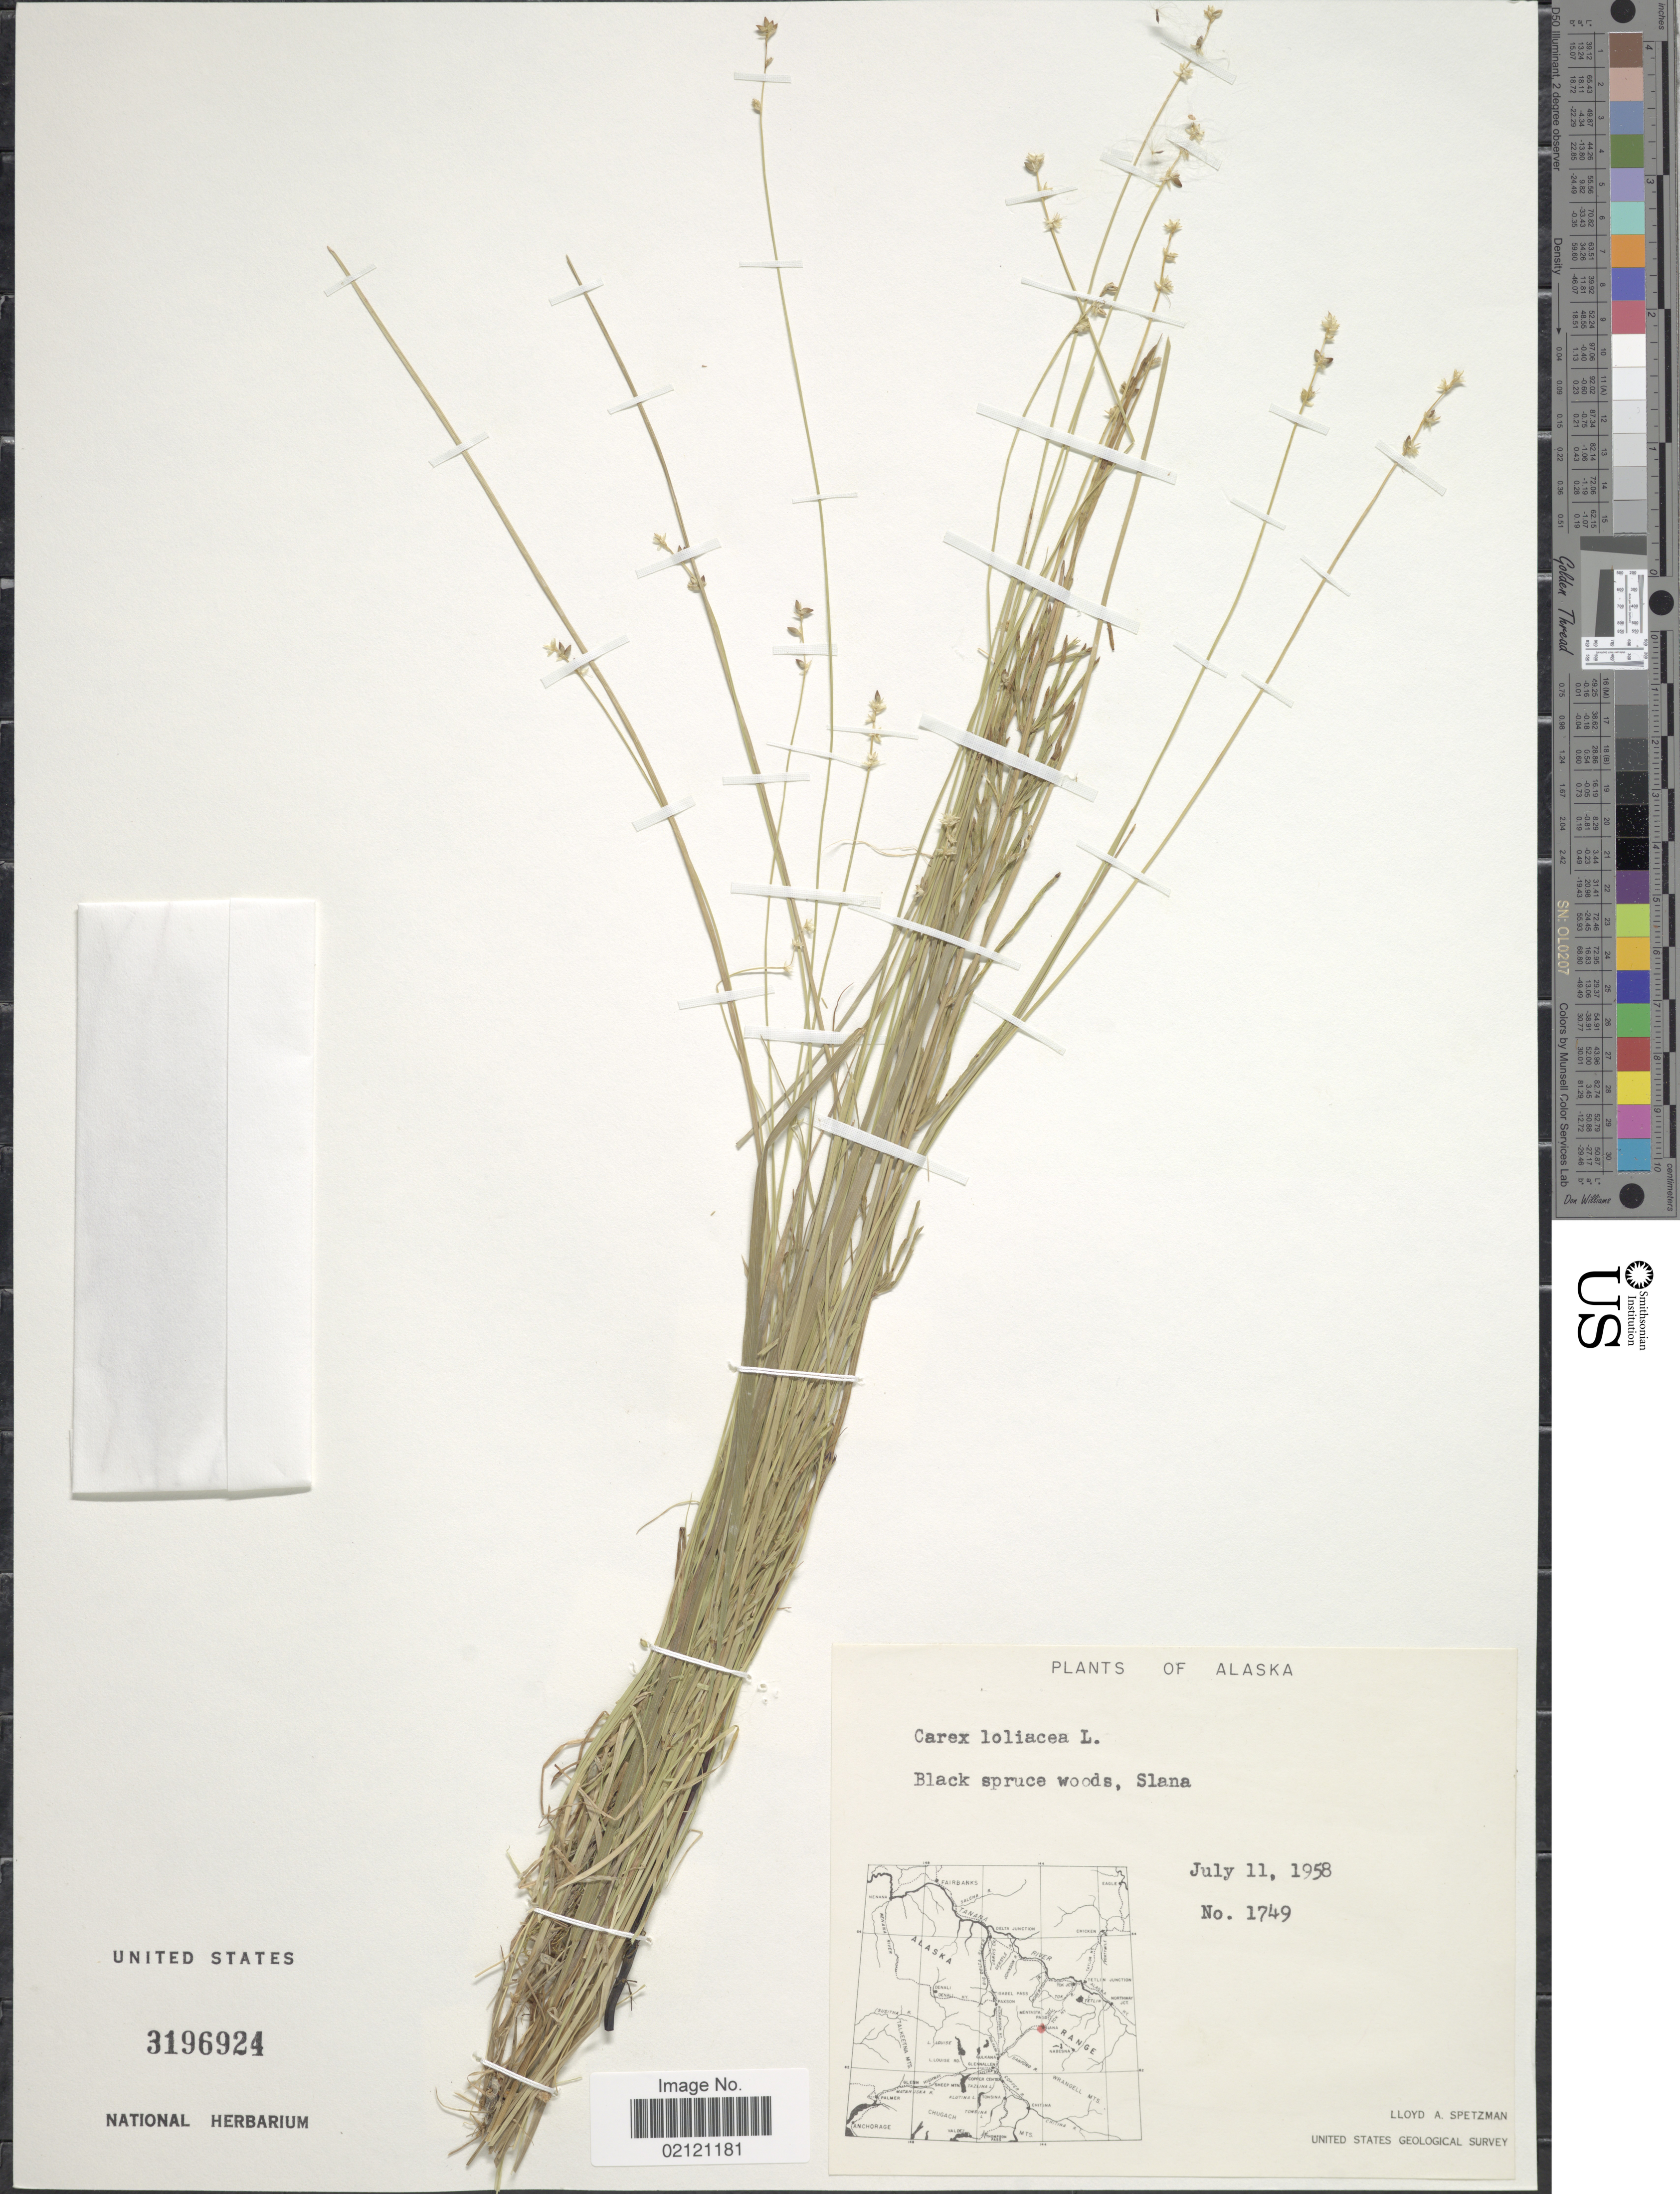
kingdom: Plantae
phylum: Tracheophyta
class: Liliopsida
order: Poales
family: Cyperaceae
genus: Carex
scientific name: Carex loliacea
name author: L.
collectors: L. Spetzman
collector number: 1749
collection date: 1958-07-11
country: United States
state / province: Alaska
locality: Black Spruce Woods, Slana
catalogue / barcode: US 3196924